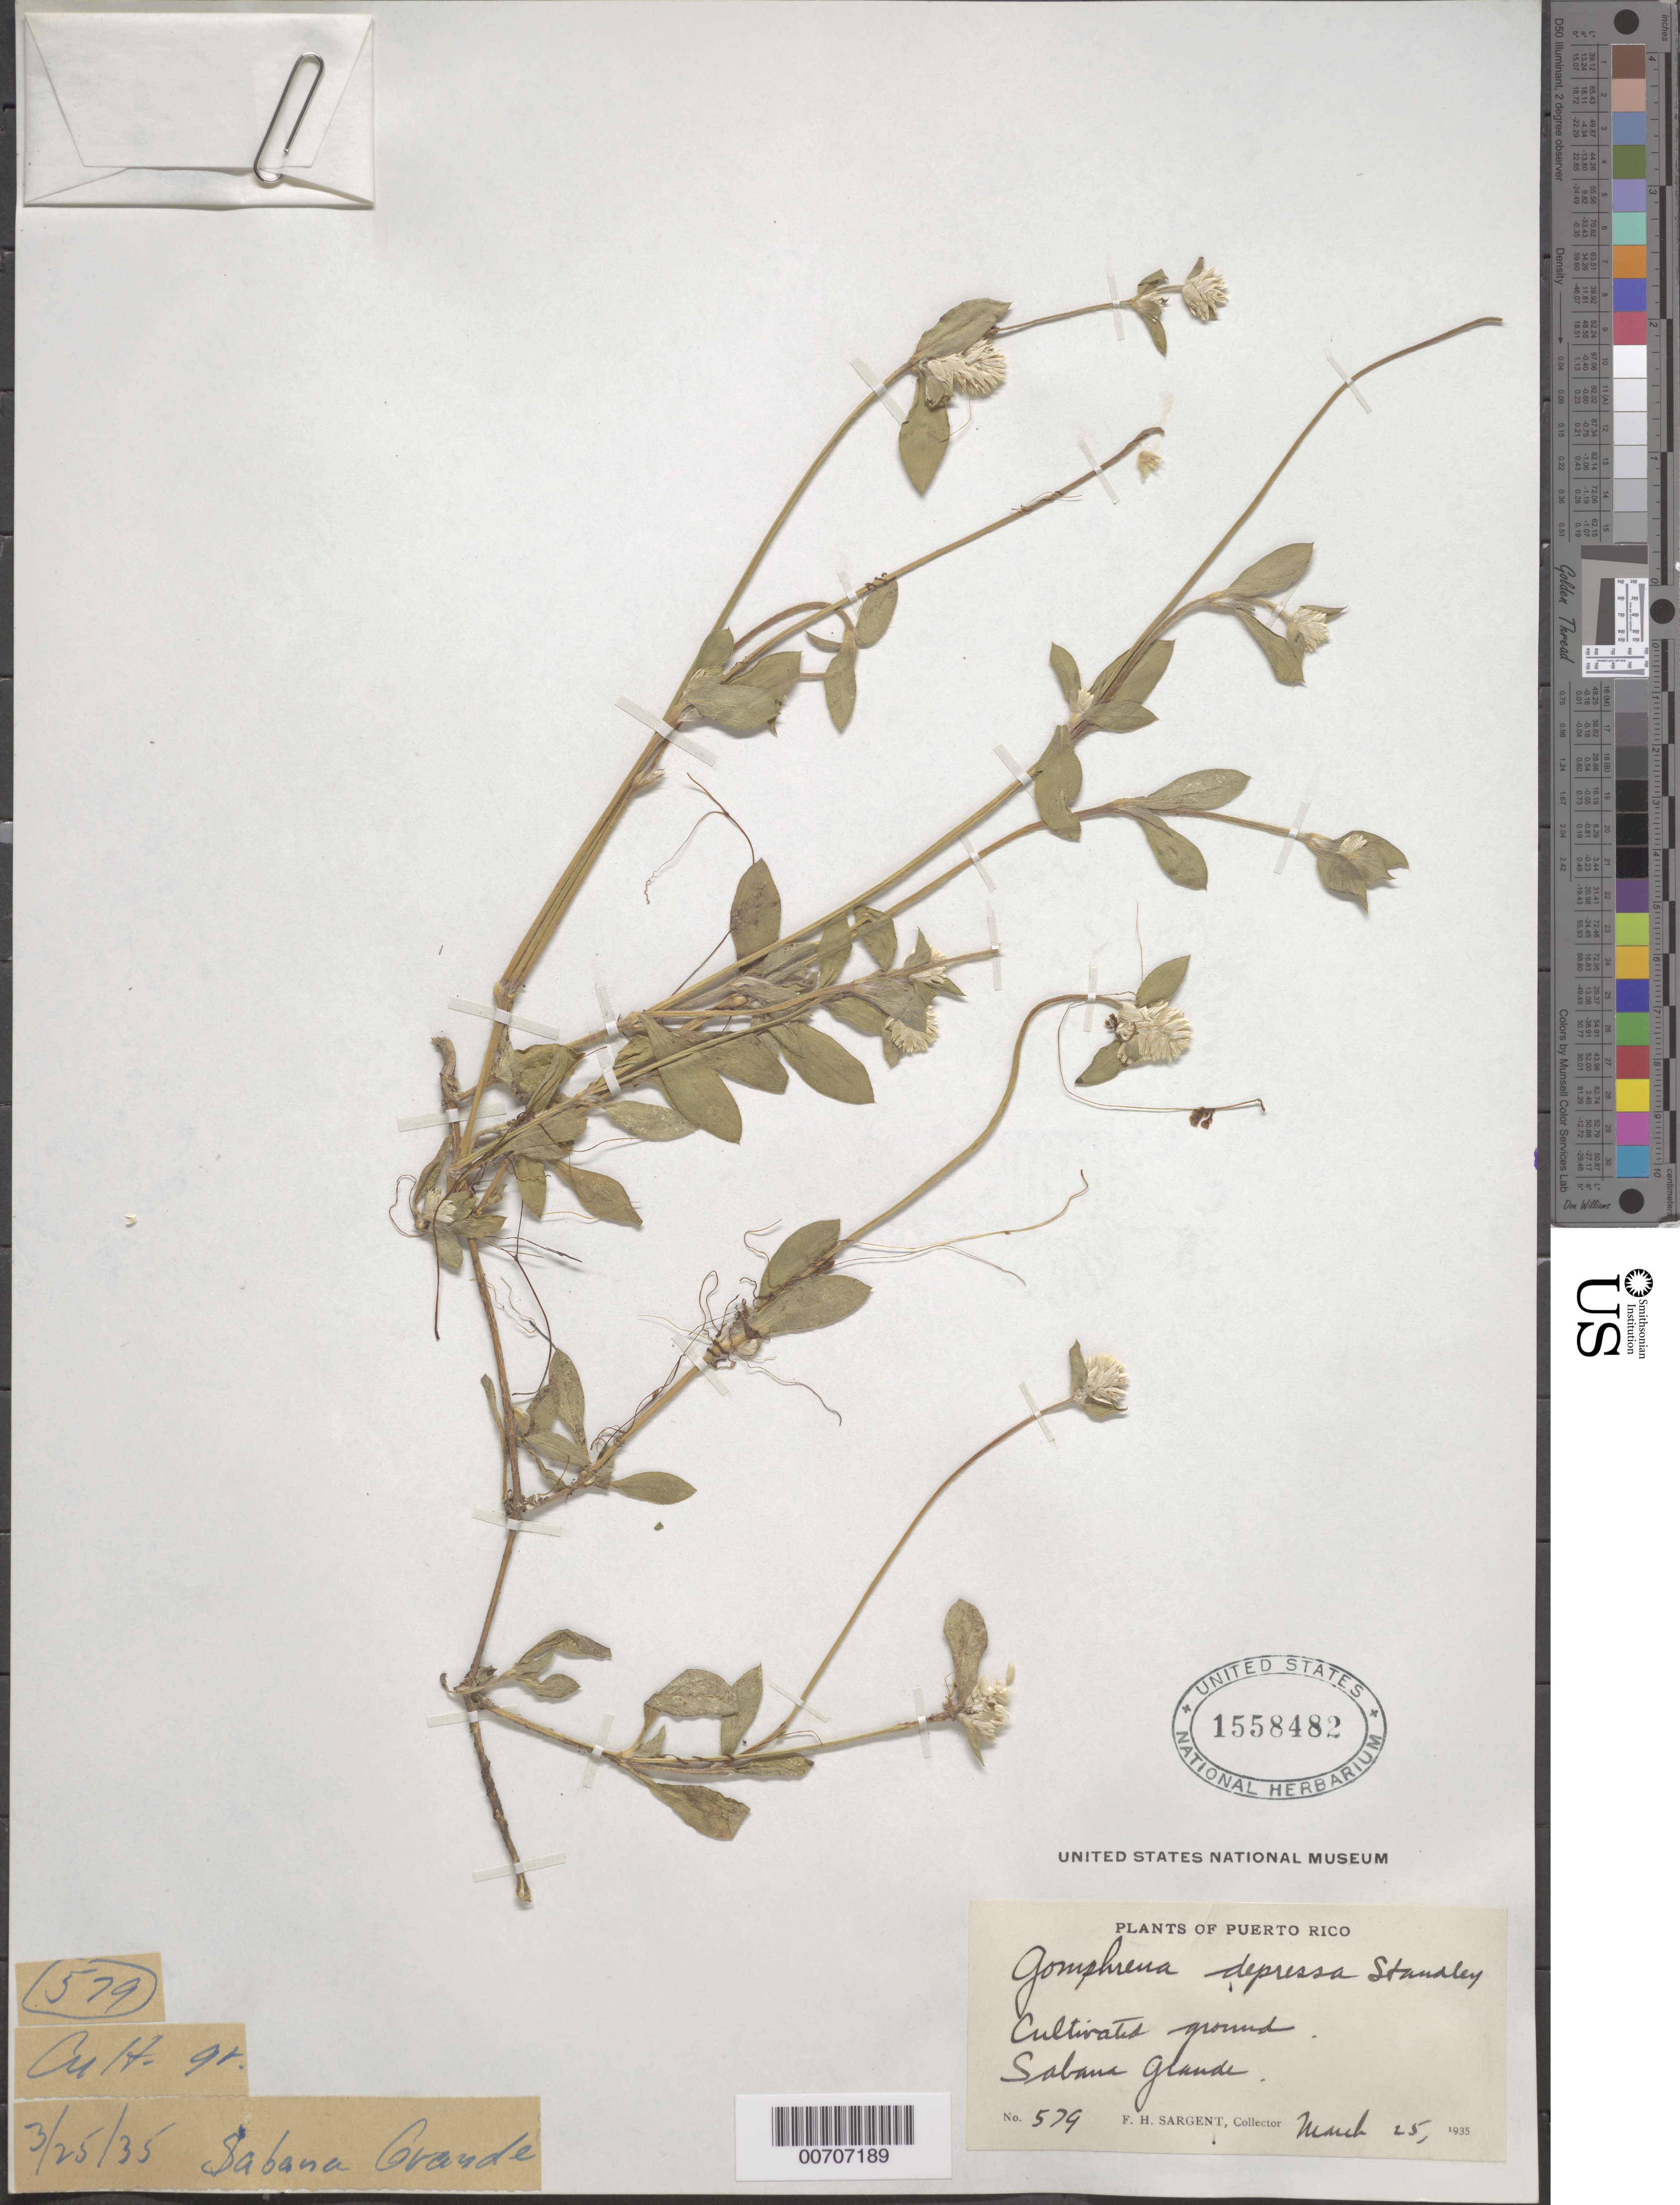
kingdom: Plantae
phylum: Tracheophyta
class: Magnoliopsida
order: Caryophyllales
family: Amaranthaceae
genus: Gomphrena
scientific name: Gomphrena depressa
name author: Standl.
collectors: F. H. Sargent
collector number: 579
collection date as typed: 25 Mar 1935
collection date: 1935-03-25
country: Puerto Rico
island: Greater Antilles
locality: Sabana Grande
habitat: Cultivated ground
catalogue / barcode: US 1558482